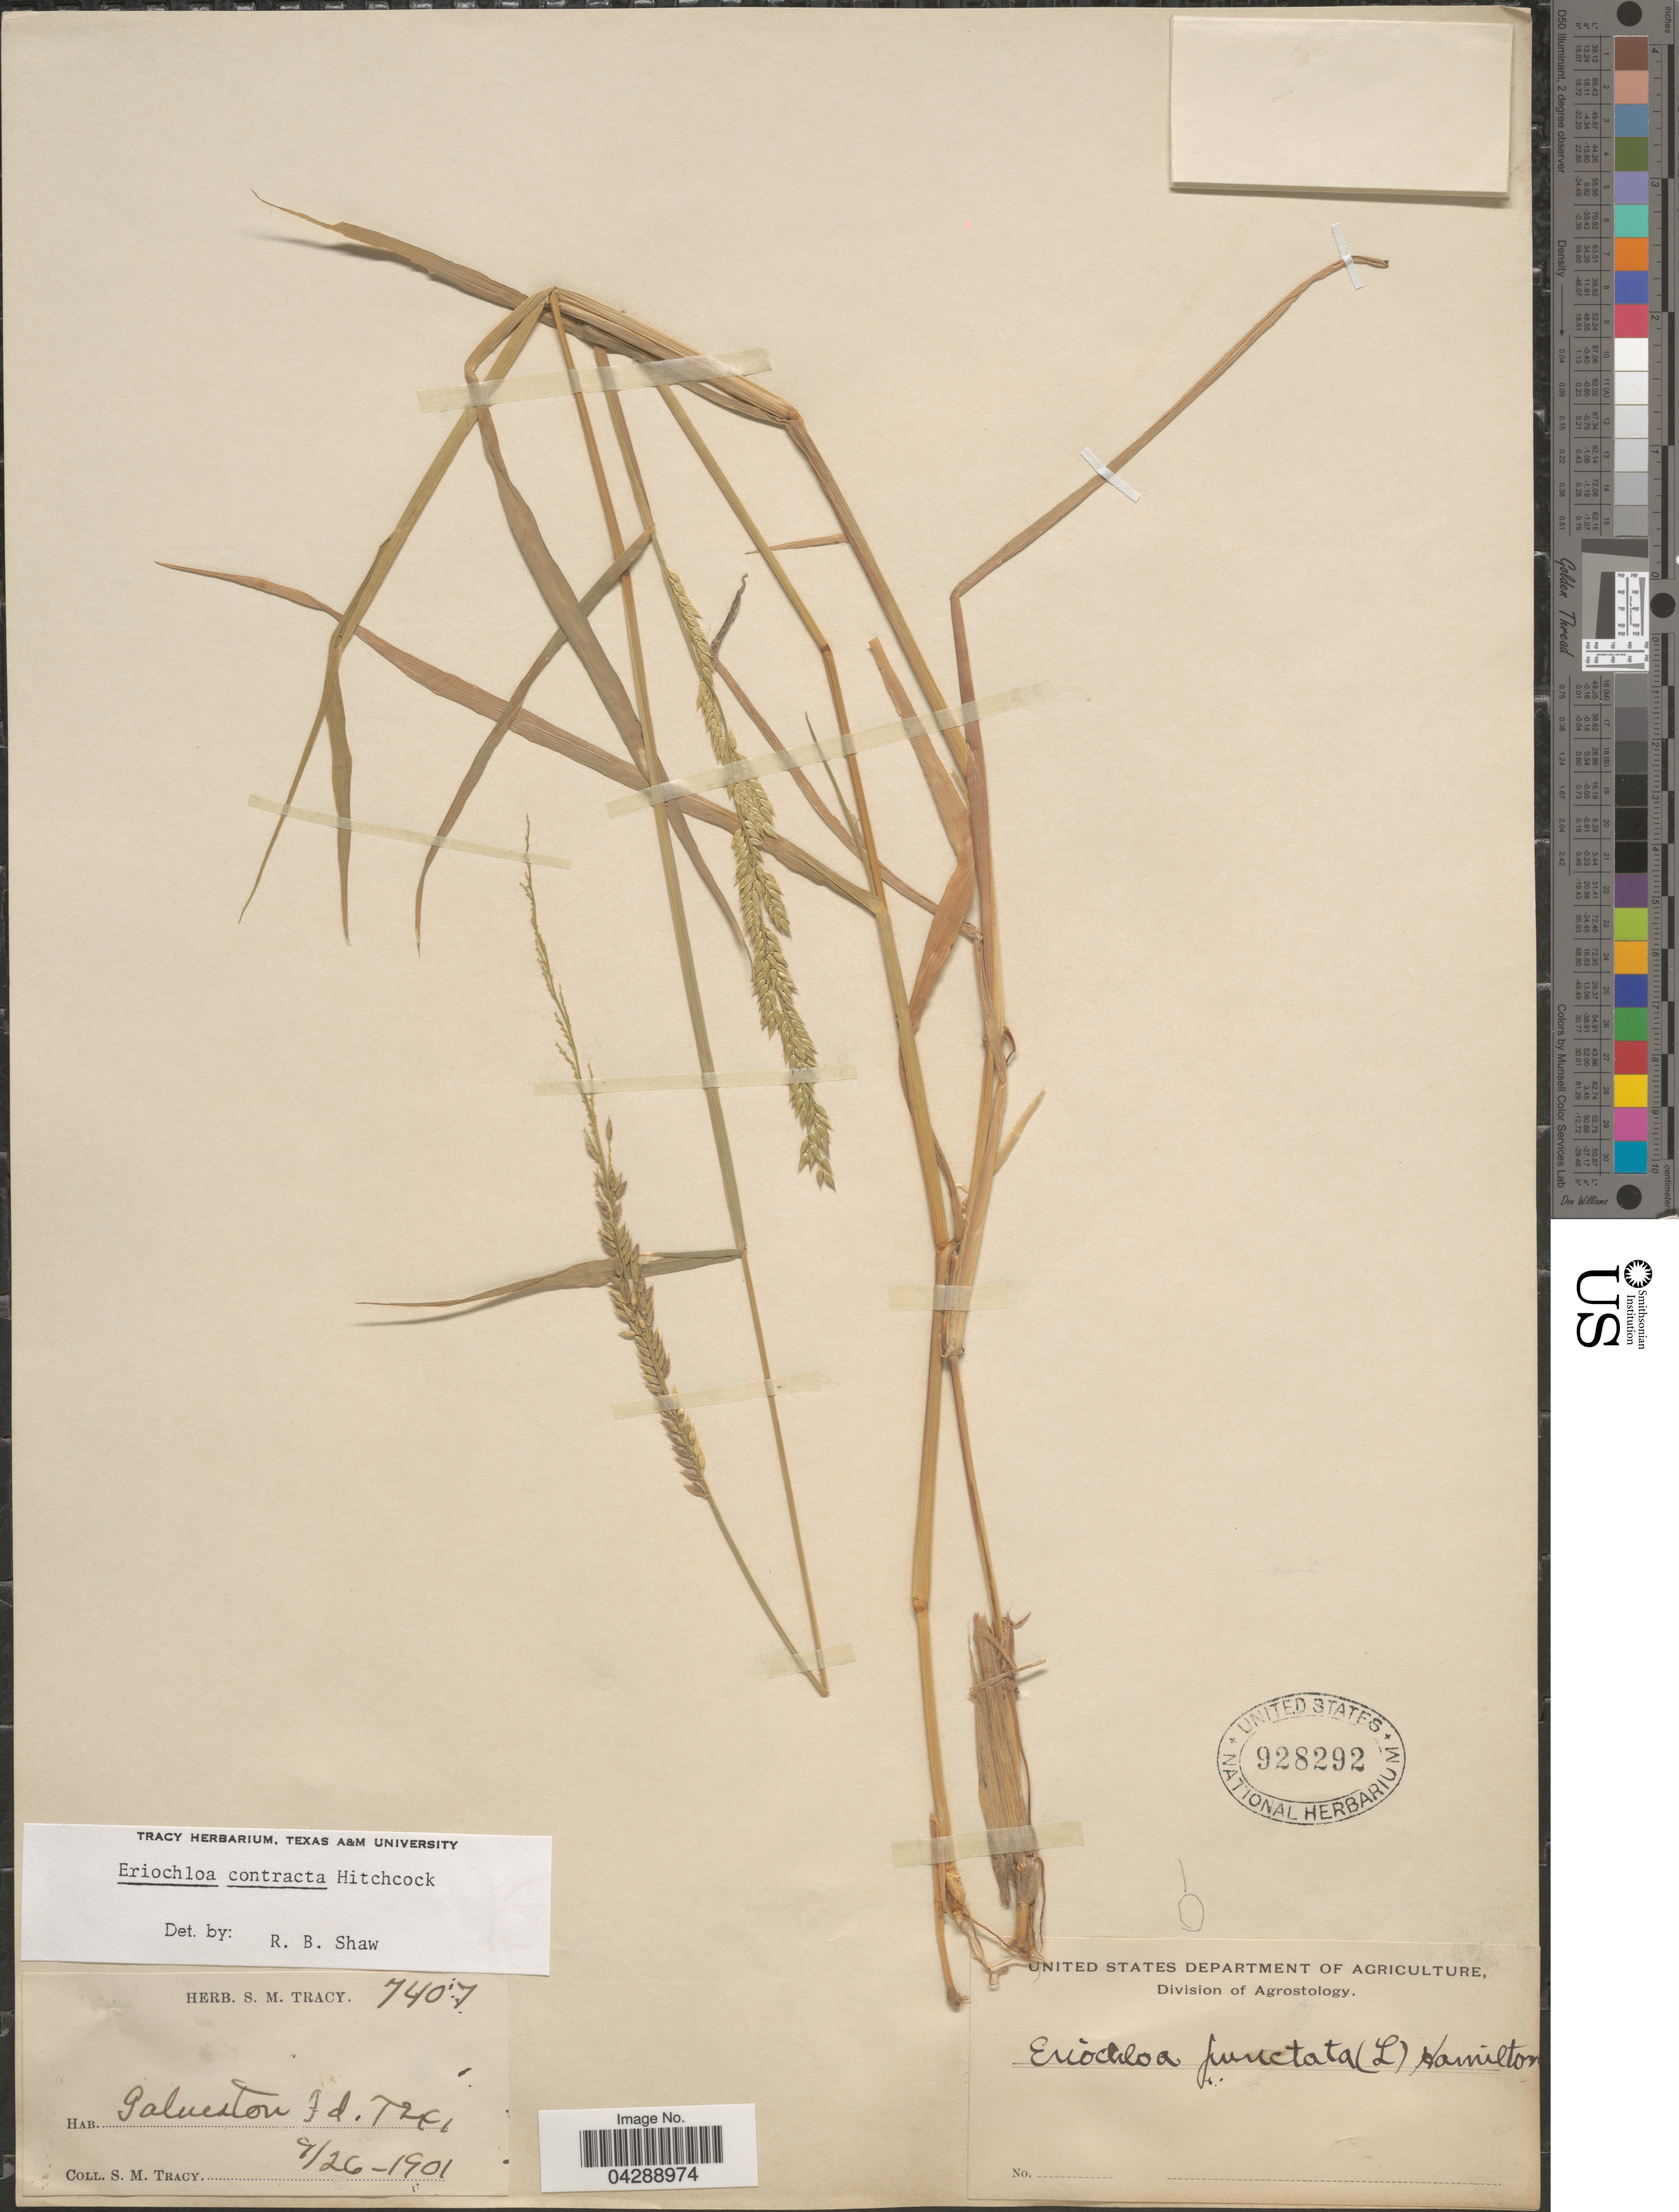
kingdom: Plantae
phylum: Tracheophyta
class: Liliopsida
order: Poales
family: Poaceae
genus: Eriochloa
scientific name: Eriochloa contracta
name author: Hitchc.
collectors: S. M. Tracy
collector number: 7407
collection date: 1901-09-26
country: United States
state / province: Texas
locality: Galveston Id.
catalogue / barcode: US 928292